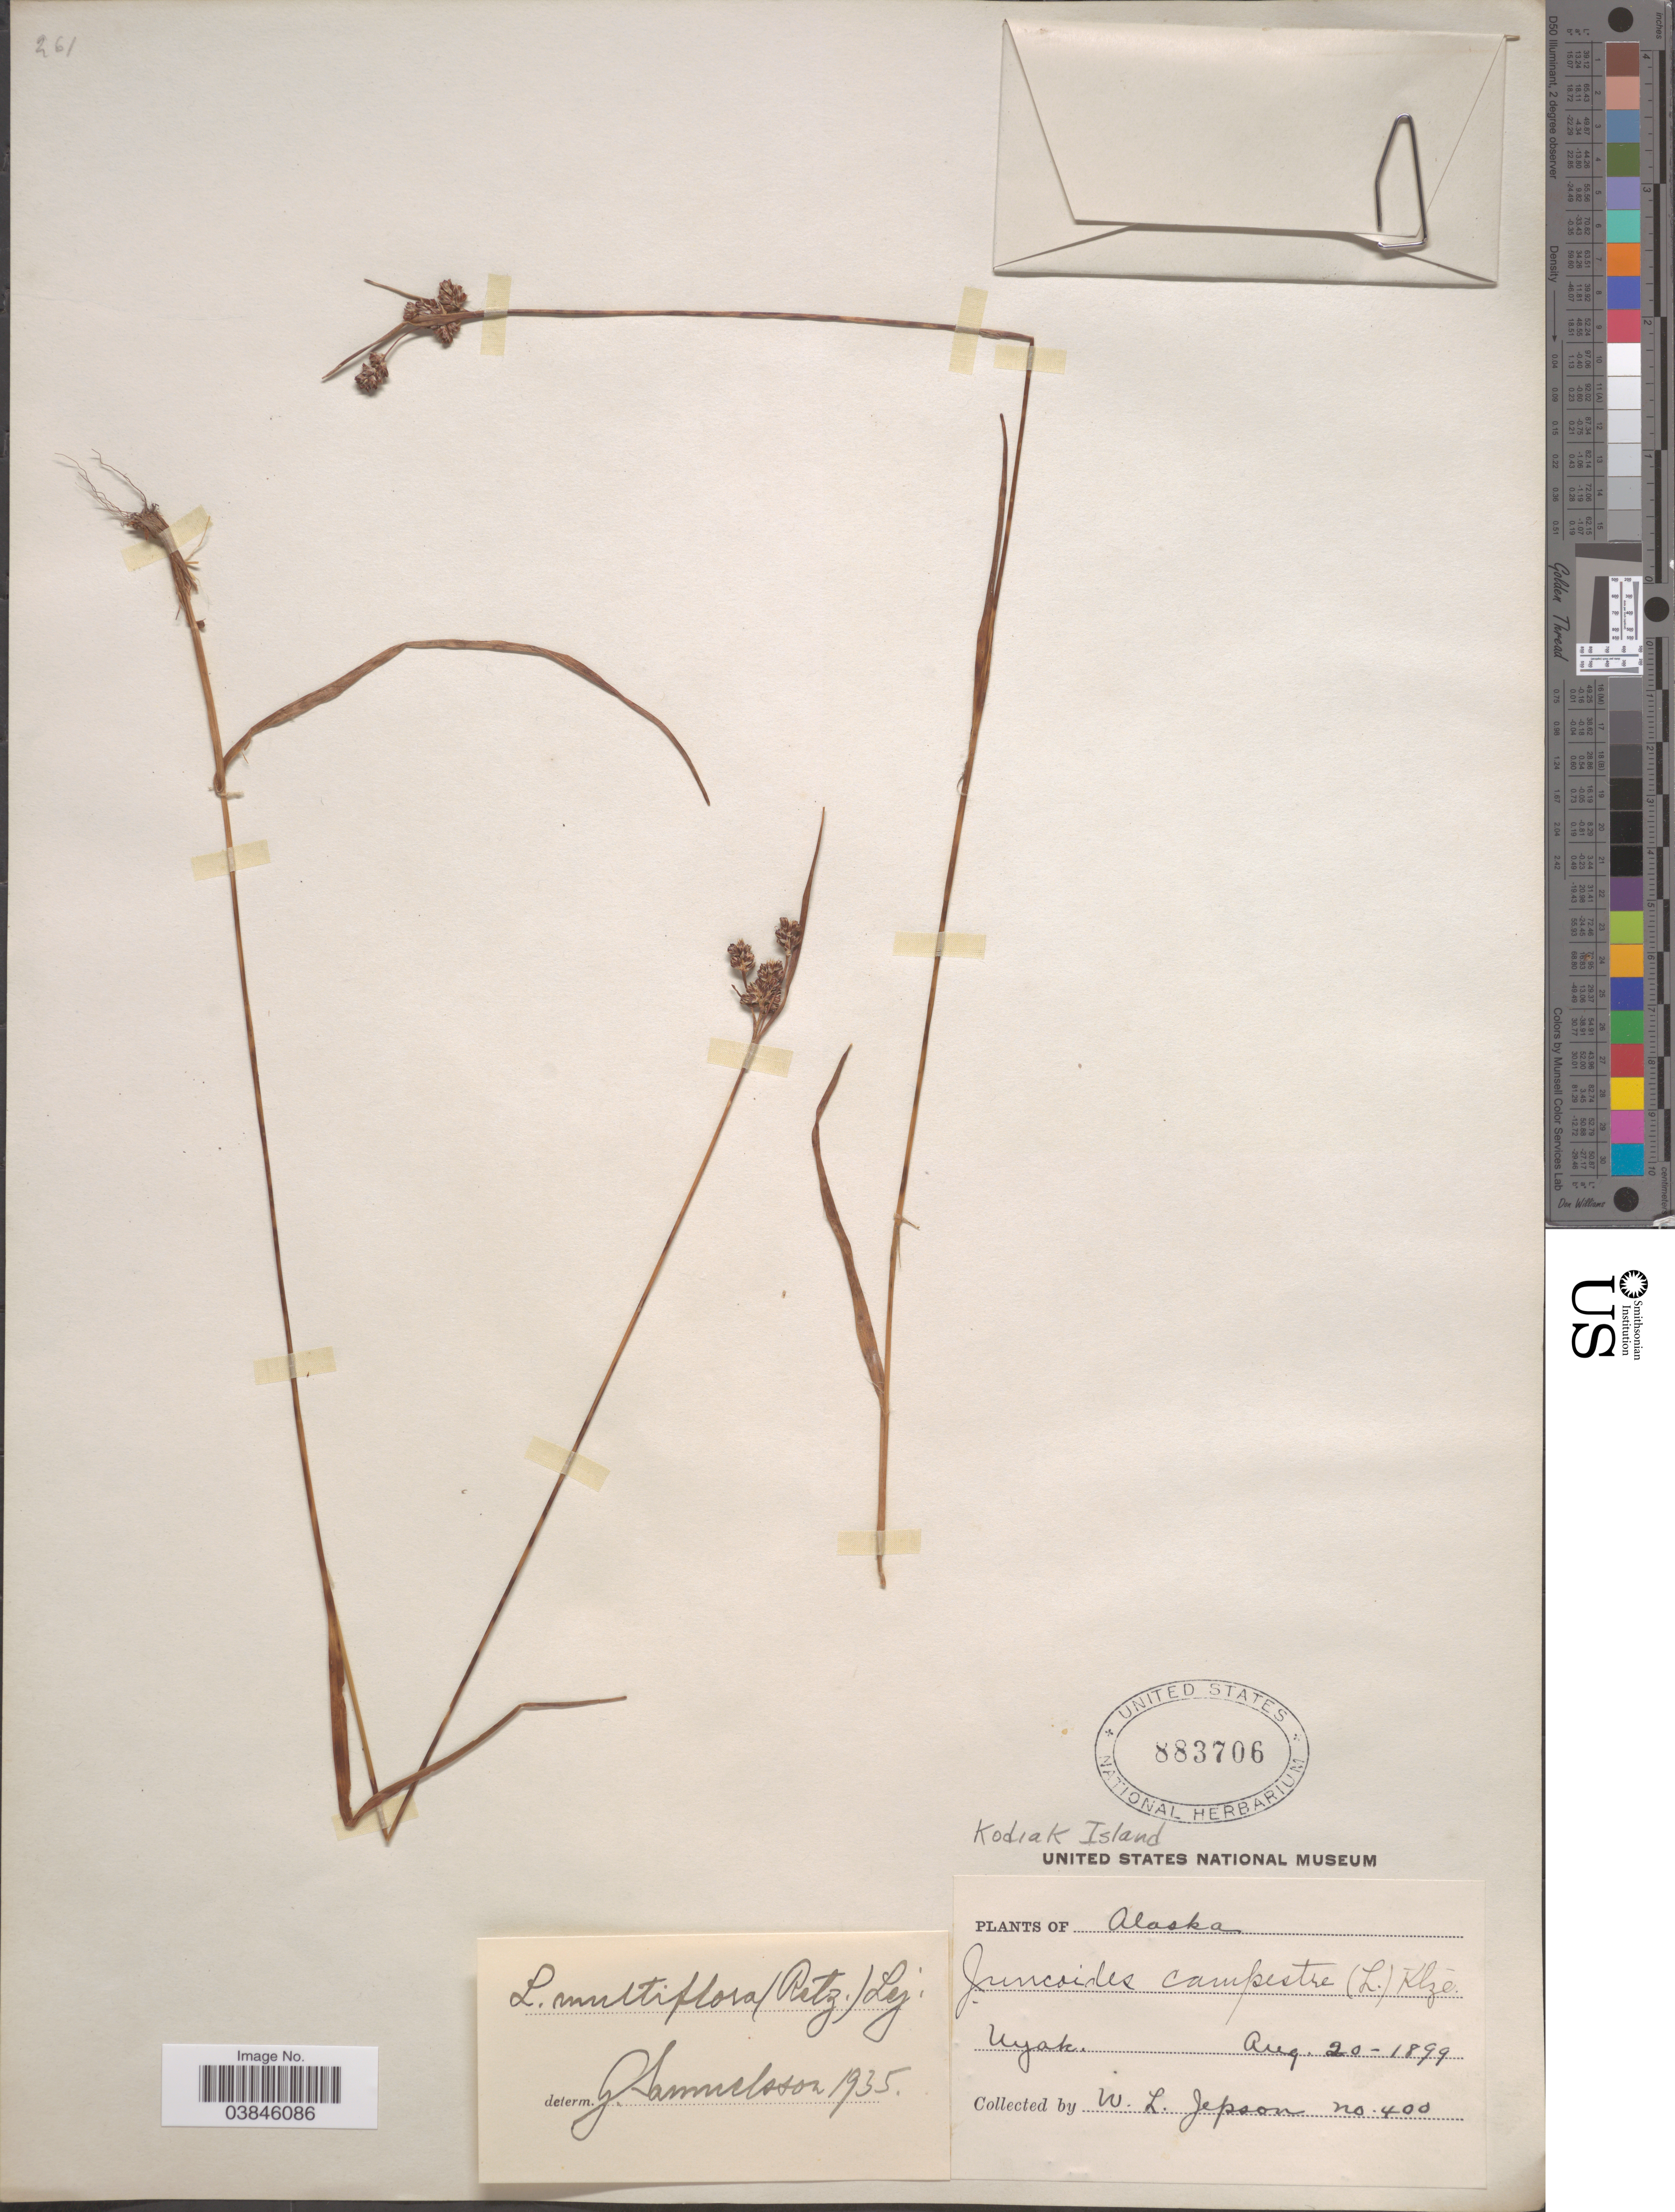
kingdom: Plantae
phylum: Tracheophyta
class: Liliopsida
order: Poales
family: Juncaceae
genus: Luzula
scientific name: Luzula multiflora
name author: (Ehrh.) Lej.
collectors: W. L. Jepson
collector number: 400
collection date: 1899-08-20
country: United States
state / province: Alaska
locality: Kodiak Island. Uyak.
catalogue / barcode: US 883706